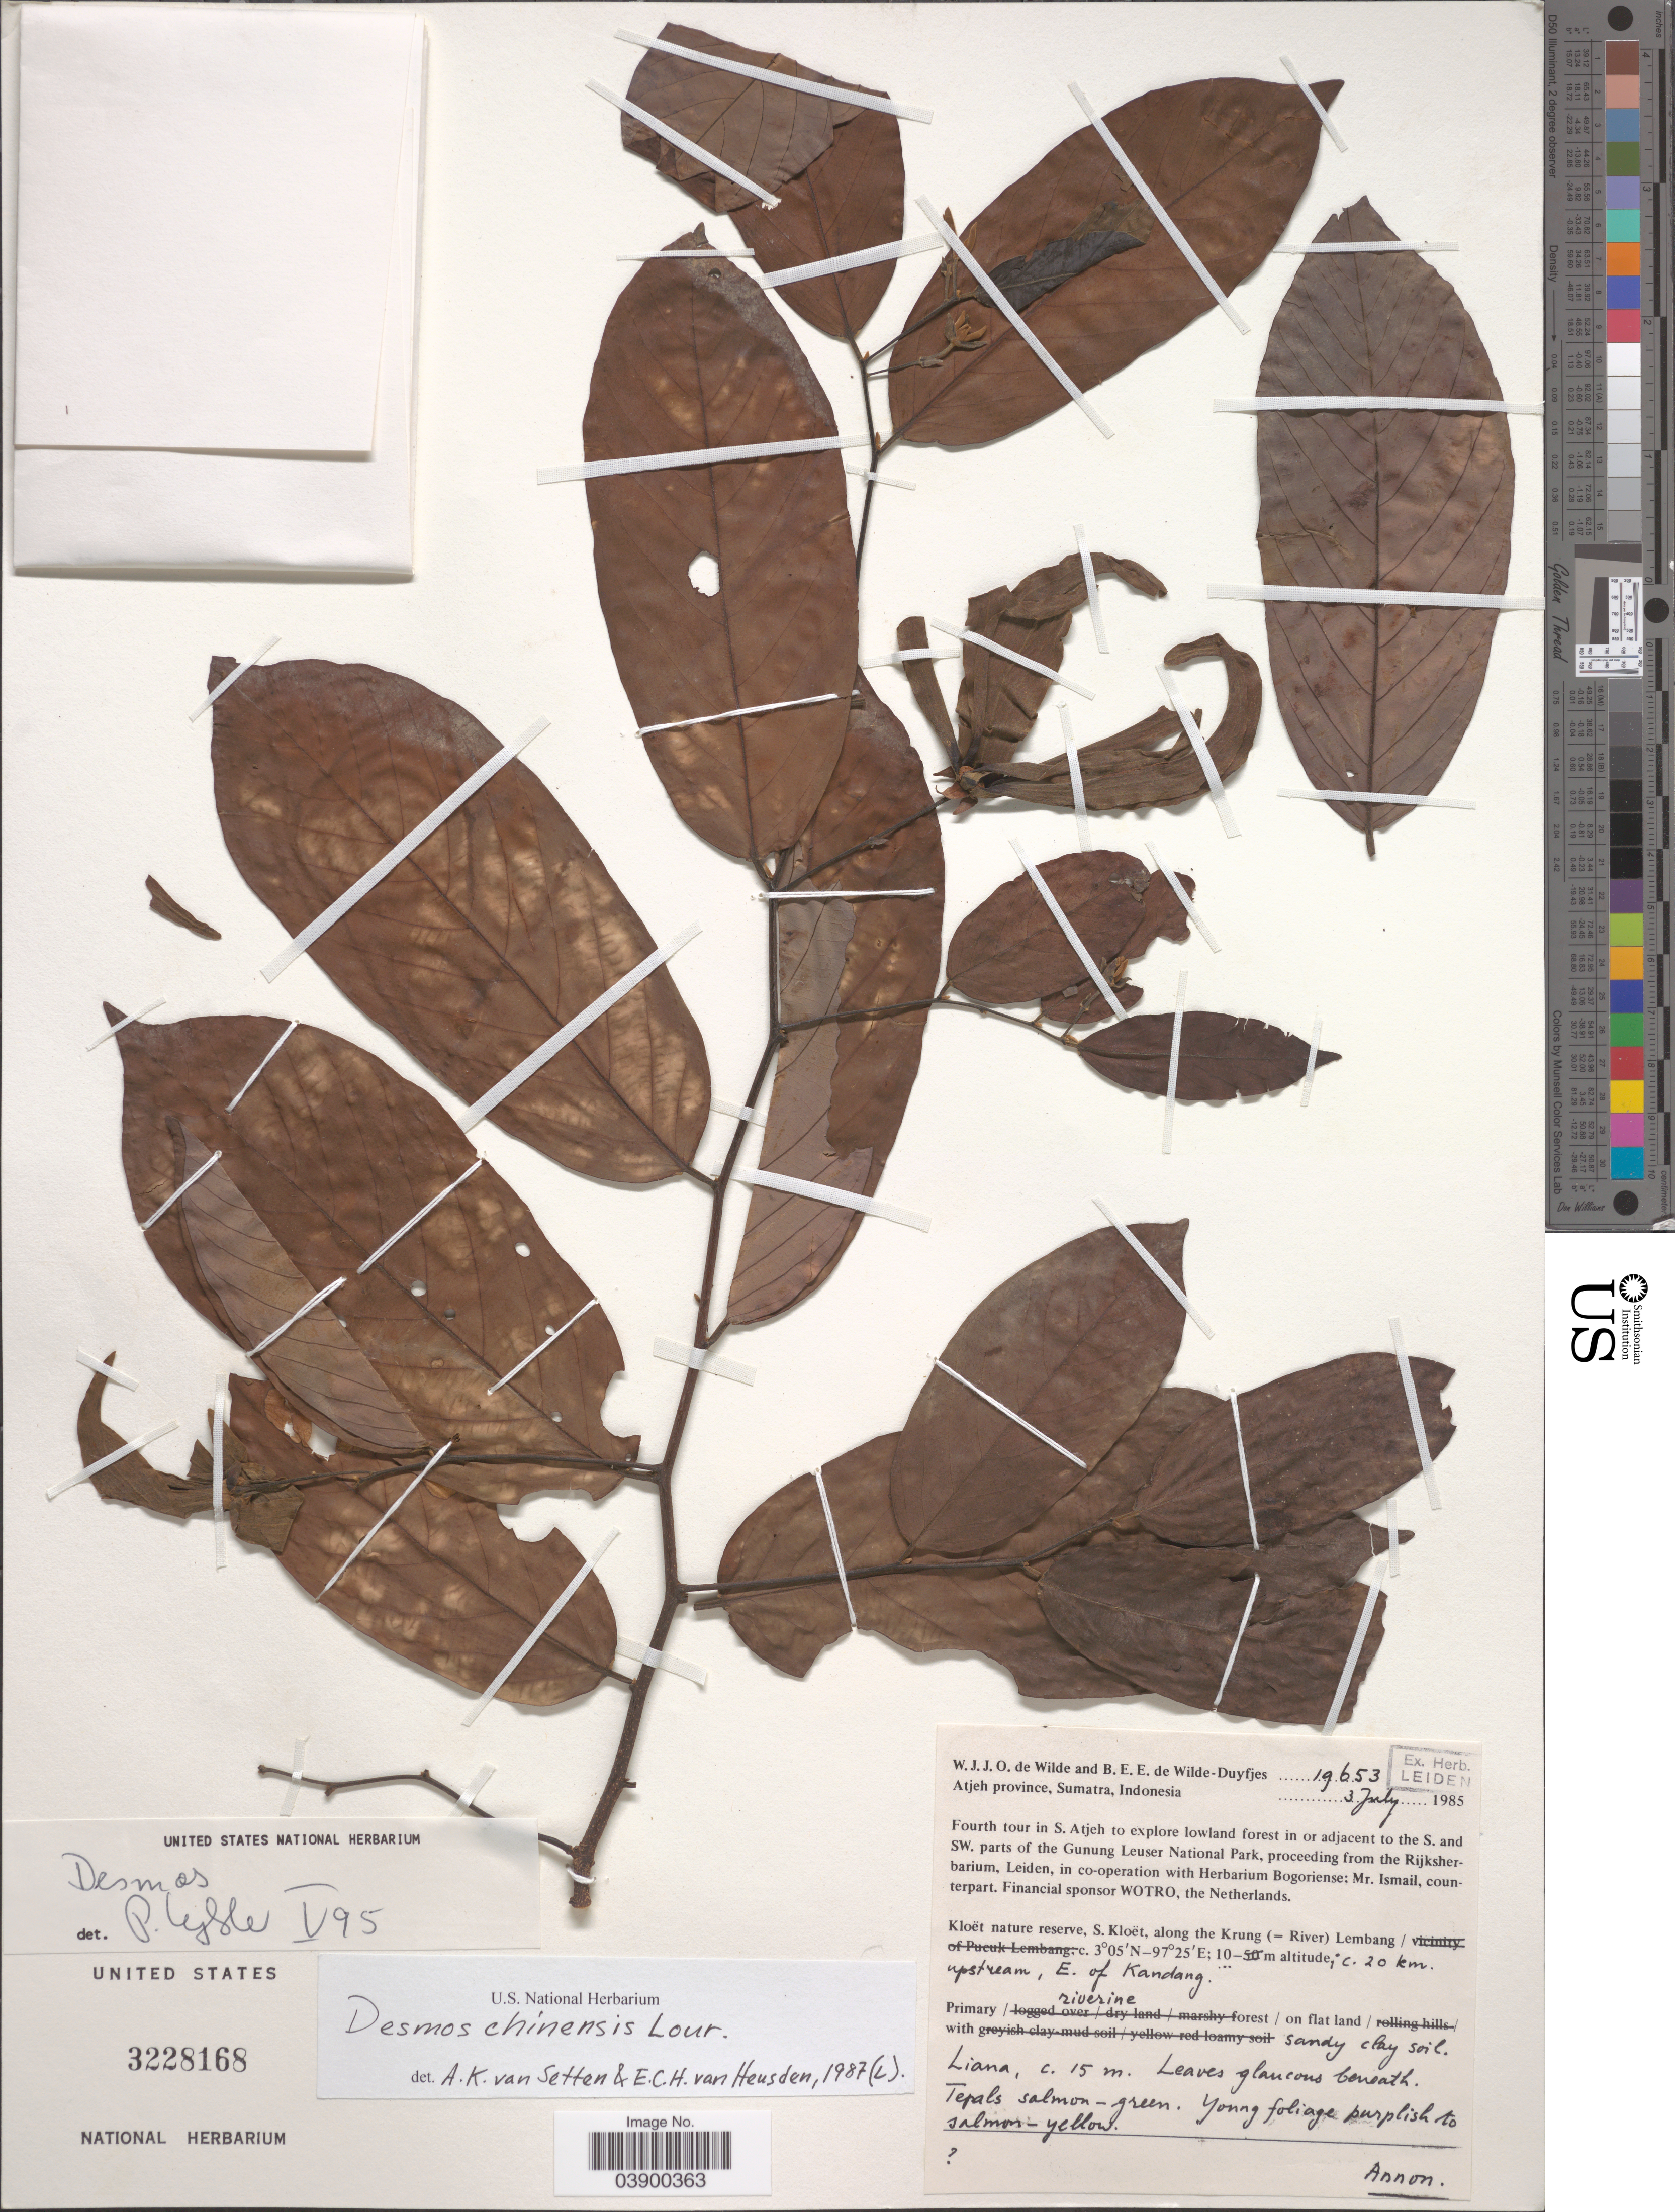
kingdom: Plantae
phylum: Tracheophyta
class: Magnoliopsida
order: Magnoliales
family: Annonaceae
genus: Desmos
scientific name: Desmos chinensis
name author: Lour.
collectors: W. J. de Wilde & B. E. de Wilde-Duyfjes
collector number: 19653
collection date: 1985-07-03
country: Indonesia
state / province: Sumatra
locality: Atjeh province. S. Atjeh. Kloët nature reserve, S. Kloët, along the Krung (=River) Lembang. C. 20 km. upstream, E. of Kandang.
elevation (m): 10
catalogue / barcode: US 3228168